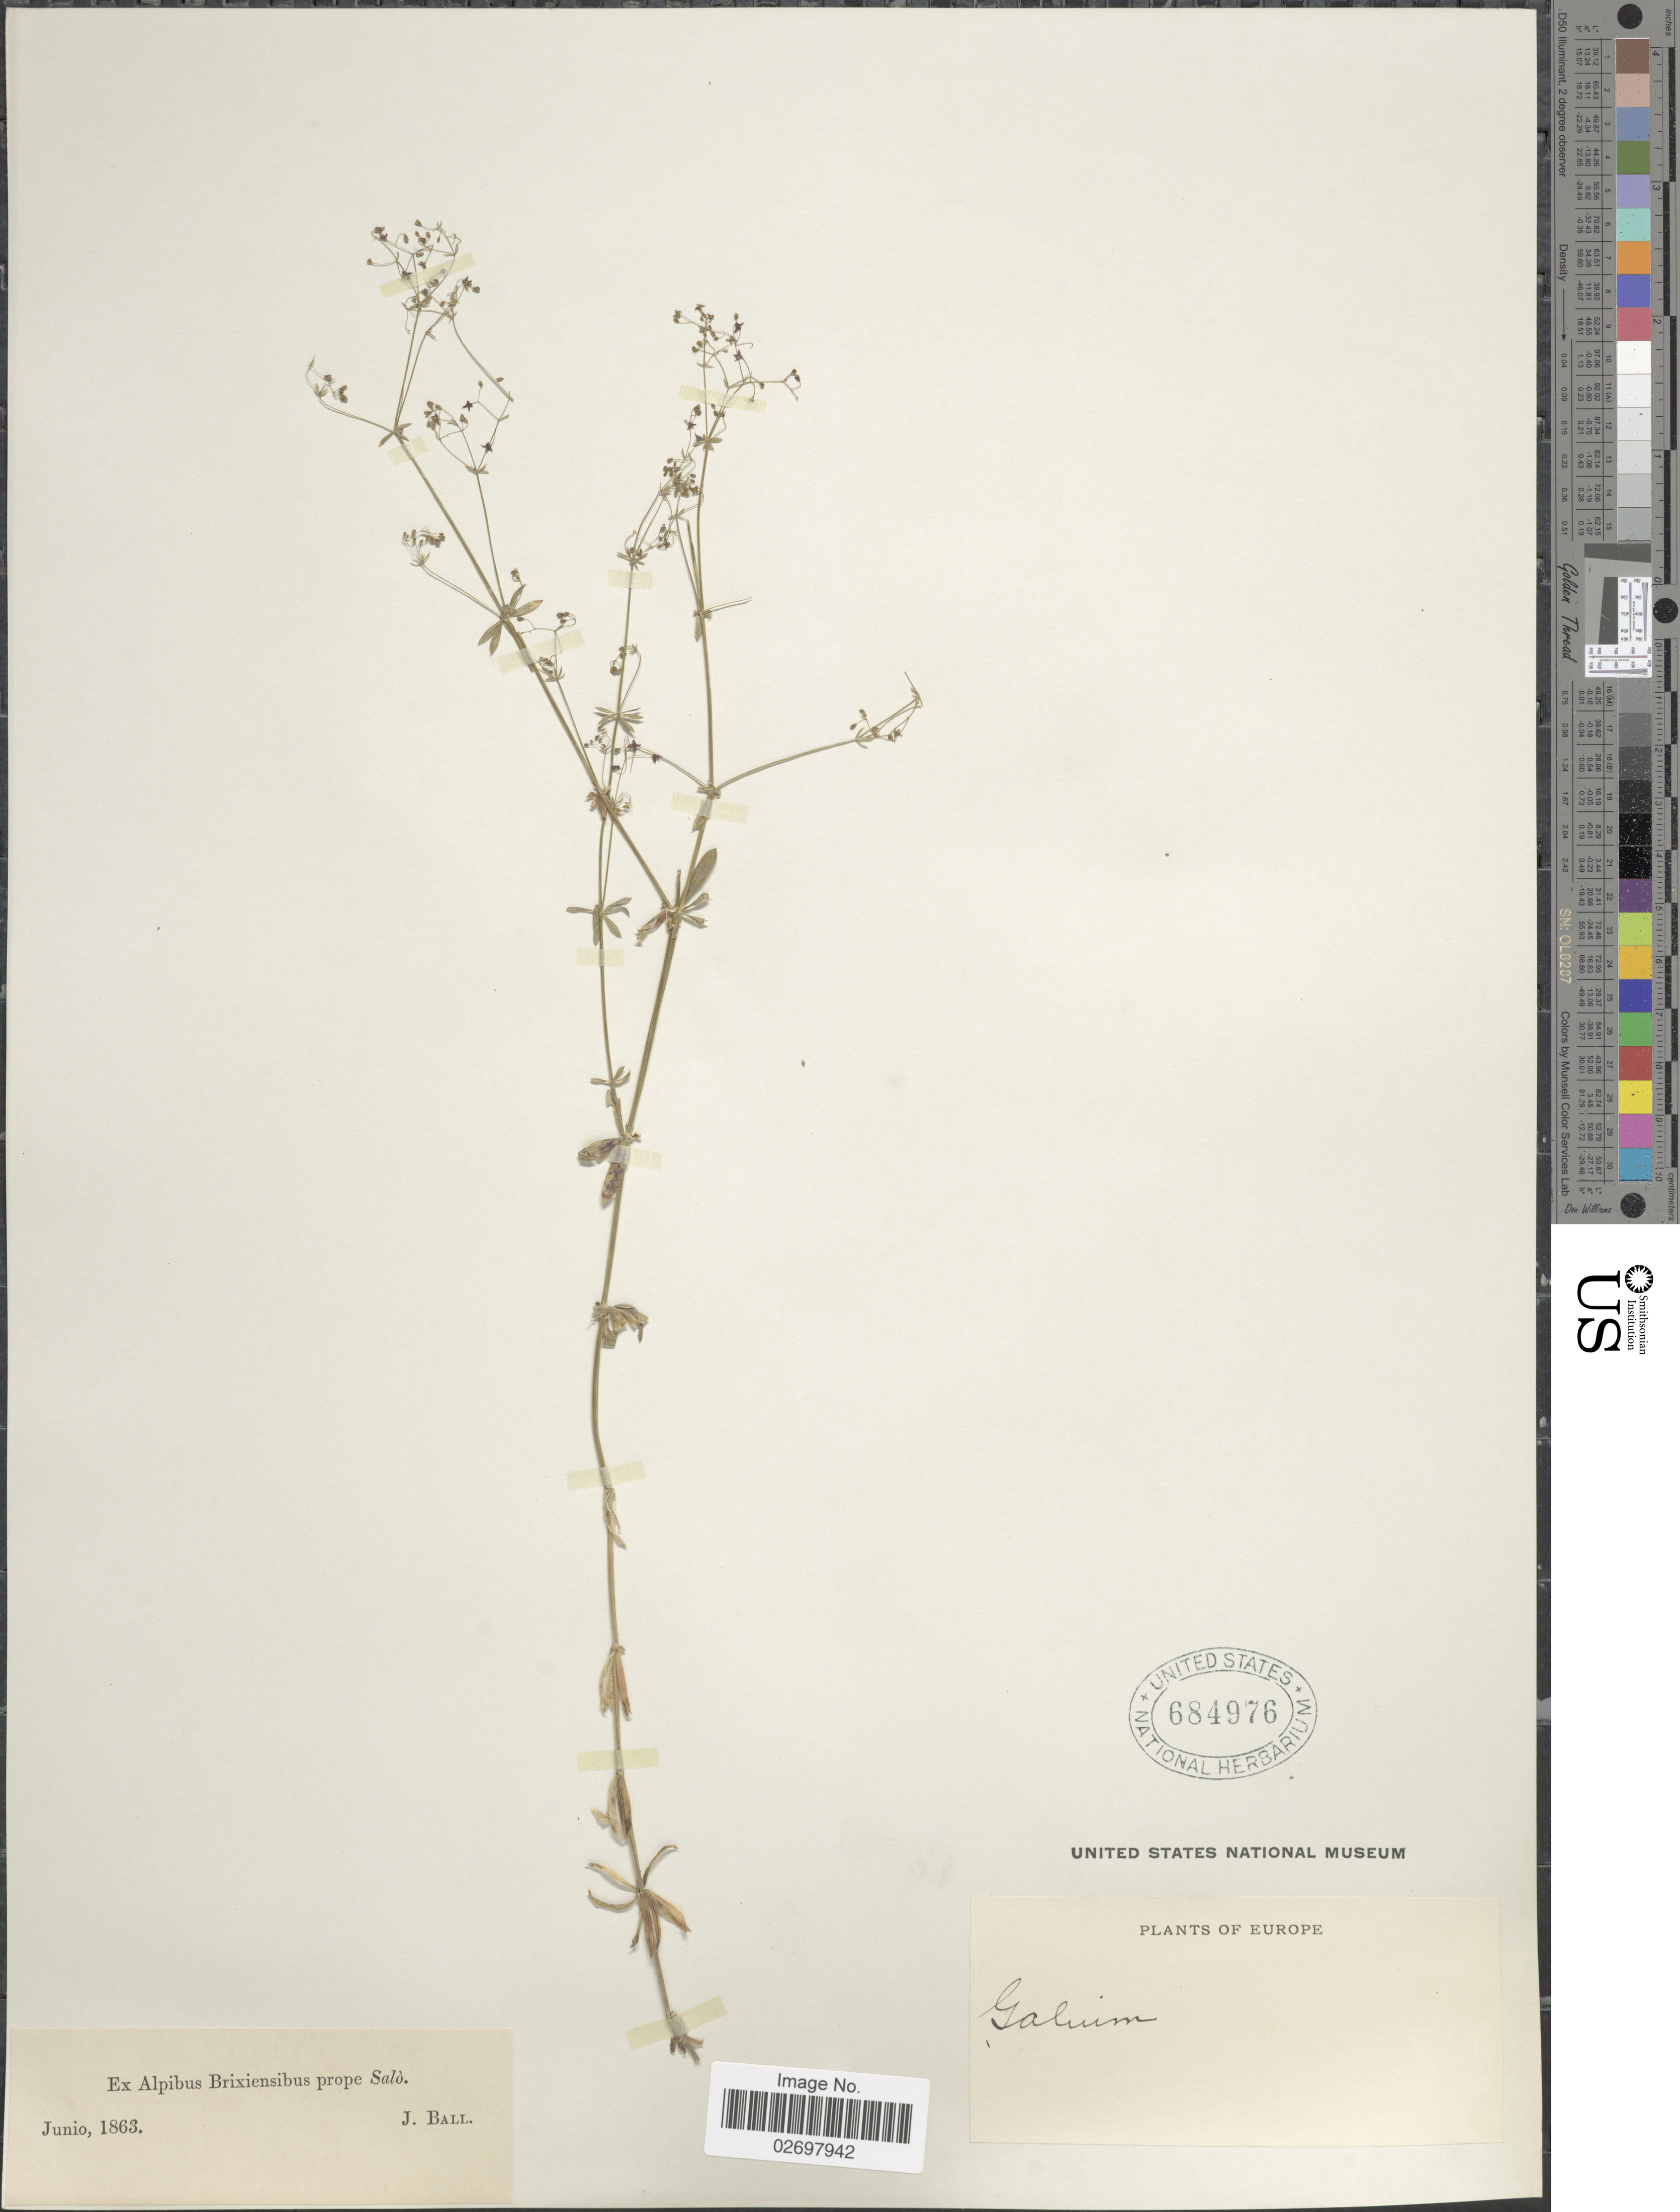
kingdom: Plantae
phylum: Tracheophyta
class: Magnoliopsida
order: Gentianales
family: Rubiaceae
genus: Galium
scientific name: Galium sp.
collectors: J. Ball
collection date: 1863-06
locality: Ex Alpibus Brixiensibus prope Salo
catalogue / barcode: US 684976